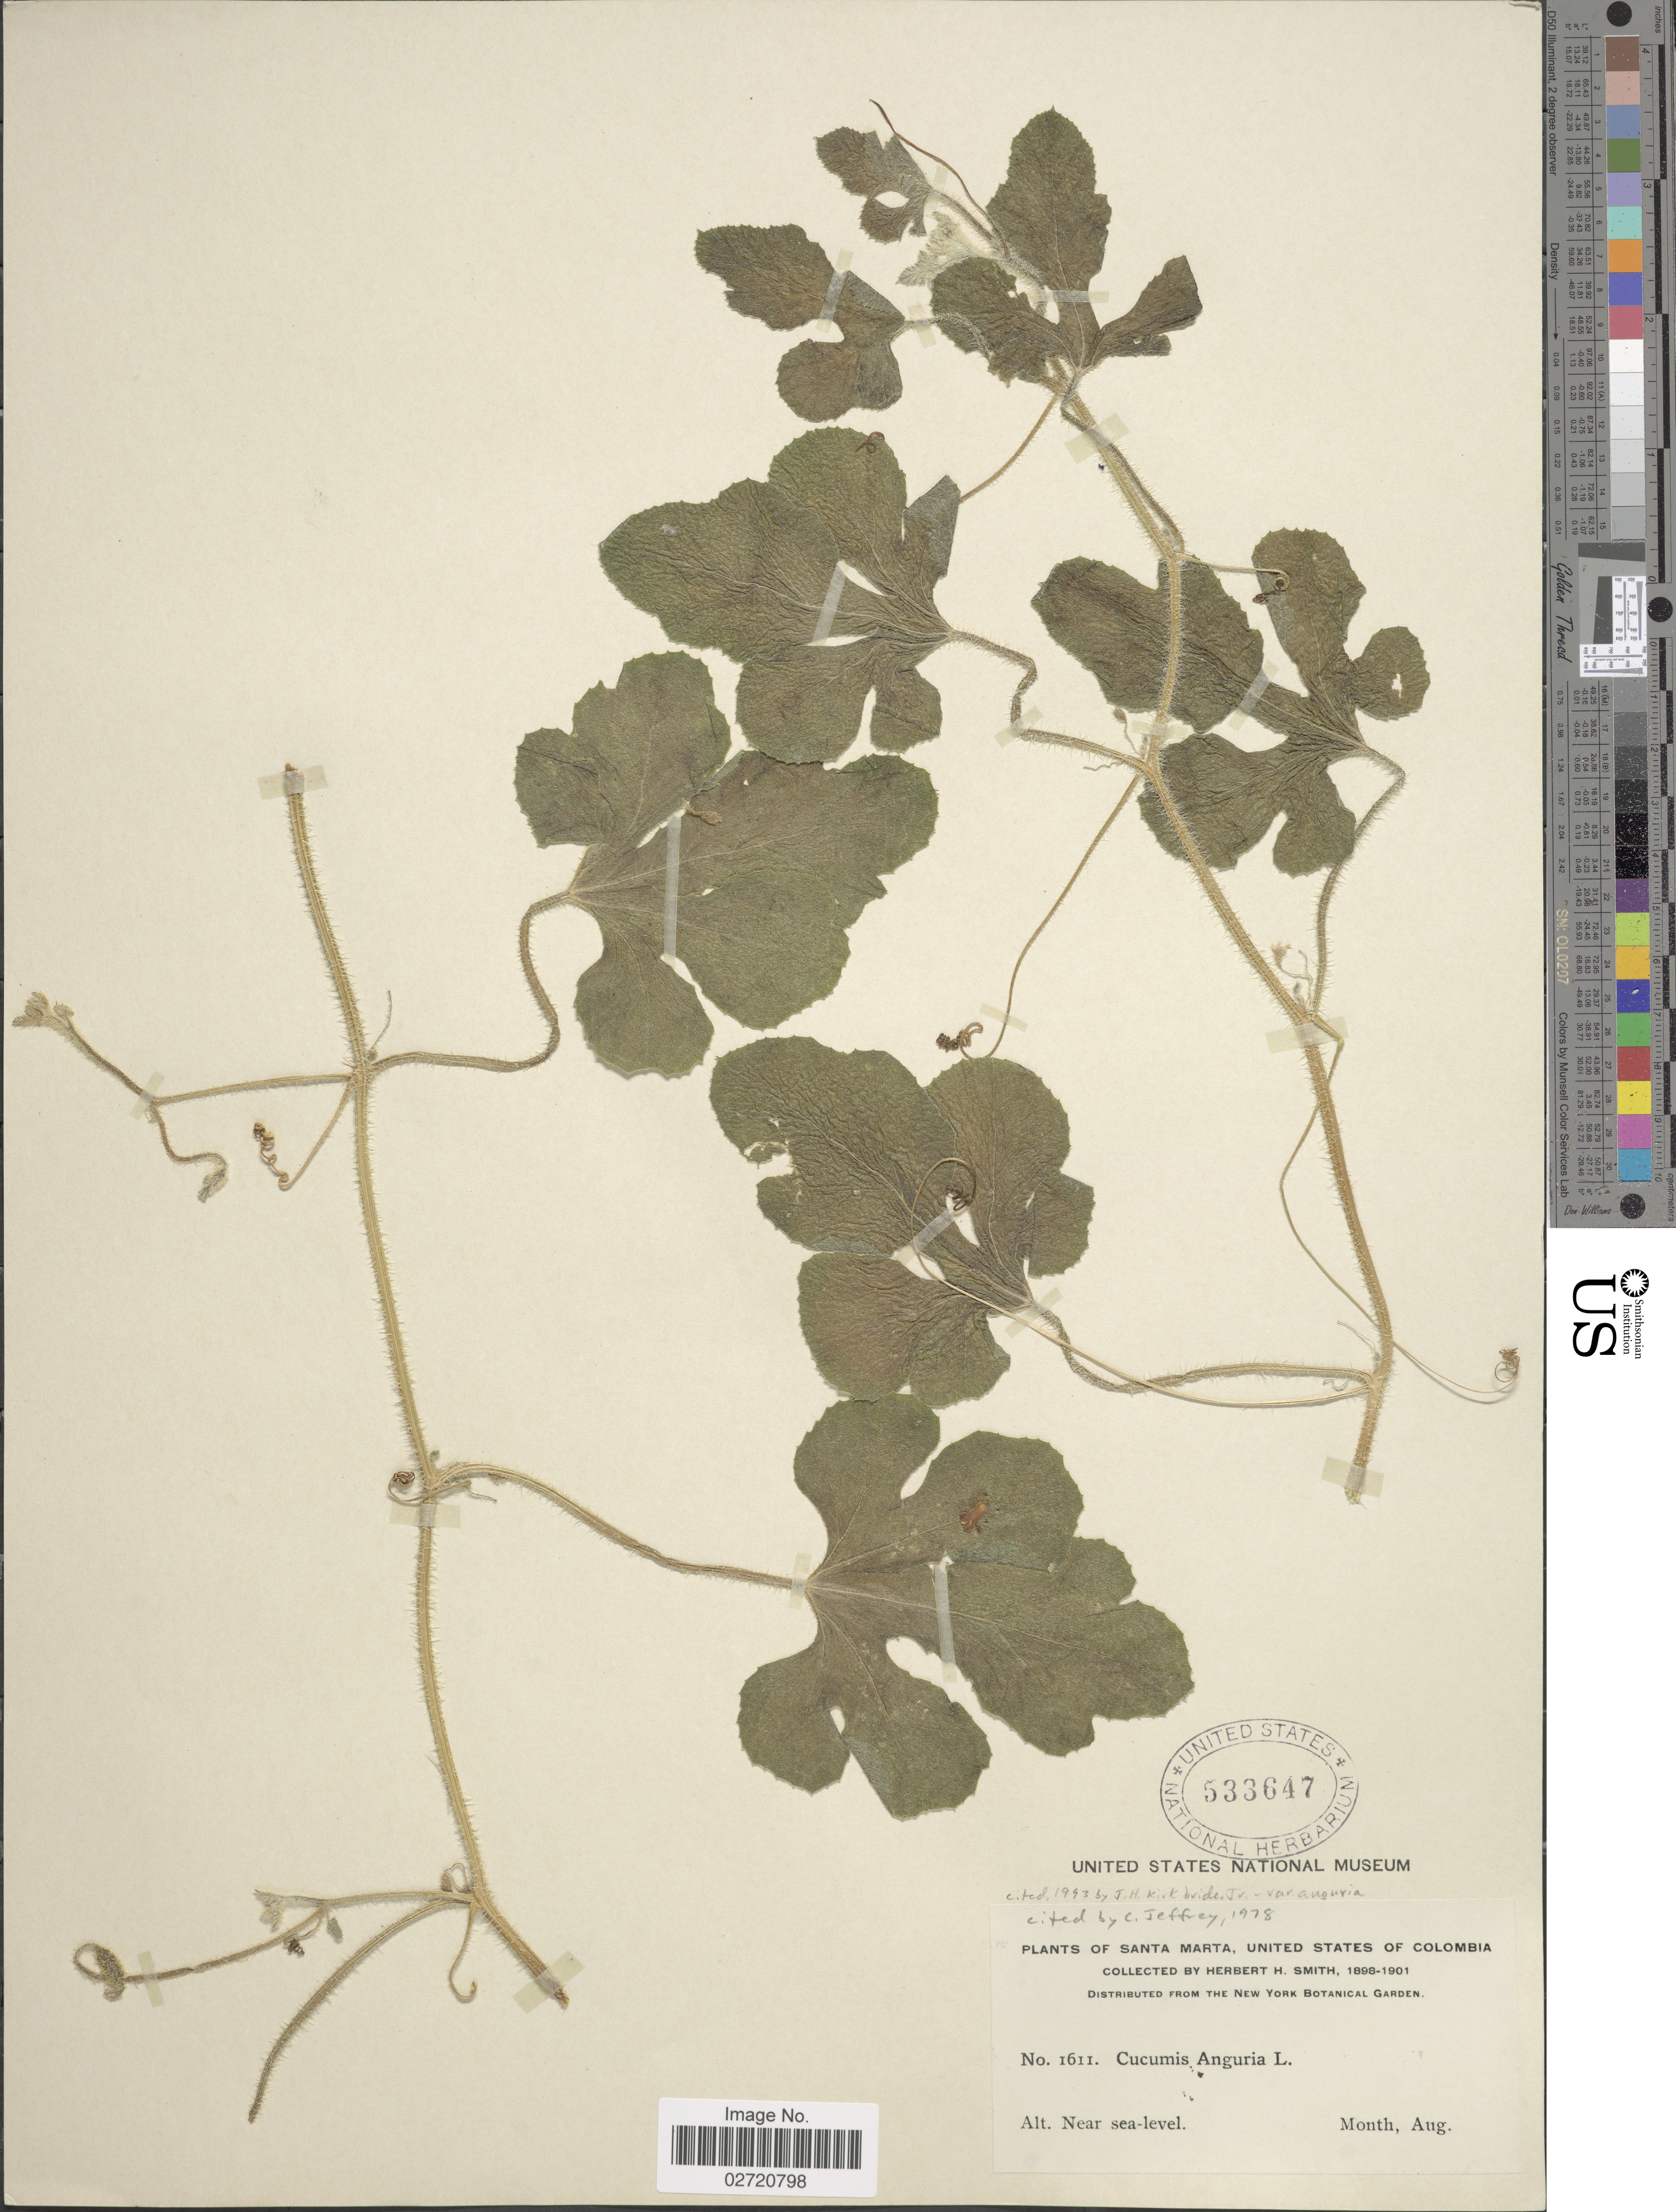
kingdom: Plantae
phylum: Tracheophyta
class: Magnoliopsida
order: Cucurbitales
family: Cucurbitaceae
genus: Cucumis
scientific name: Cucumis anguria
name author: L.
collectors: Herbert H. Smith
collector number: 1611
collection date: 1898-08/1901-08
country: Colombia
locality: Santa Marta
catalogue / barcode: US 533647